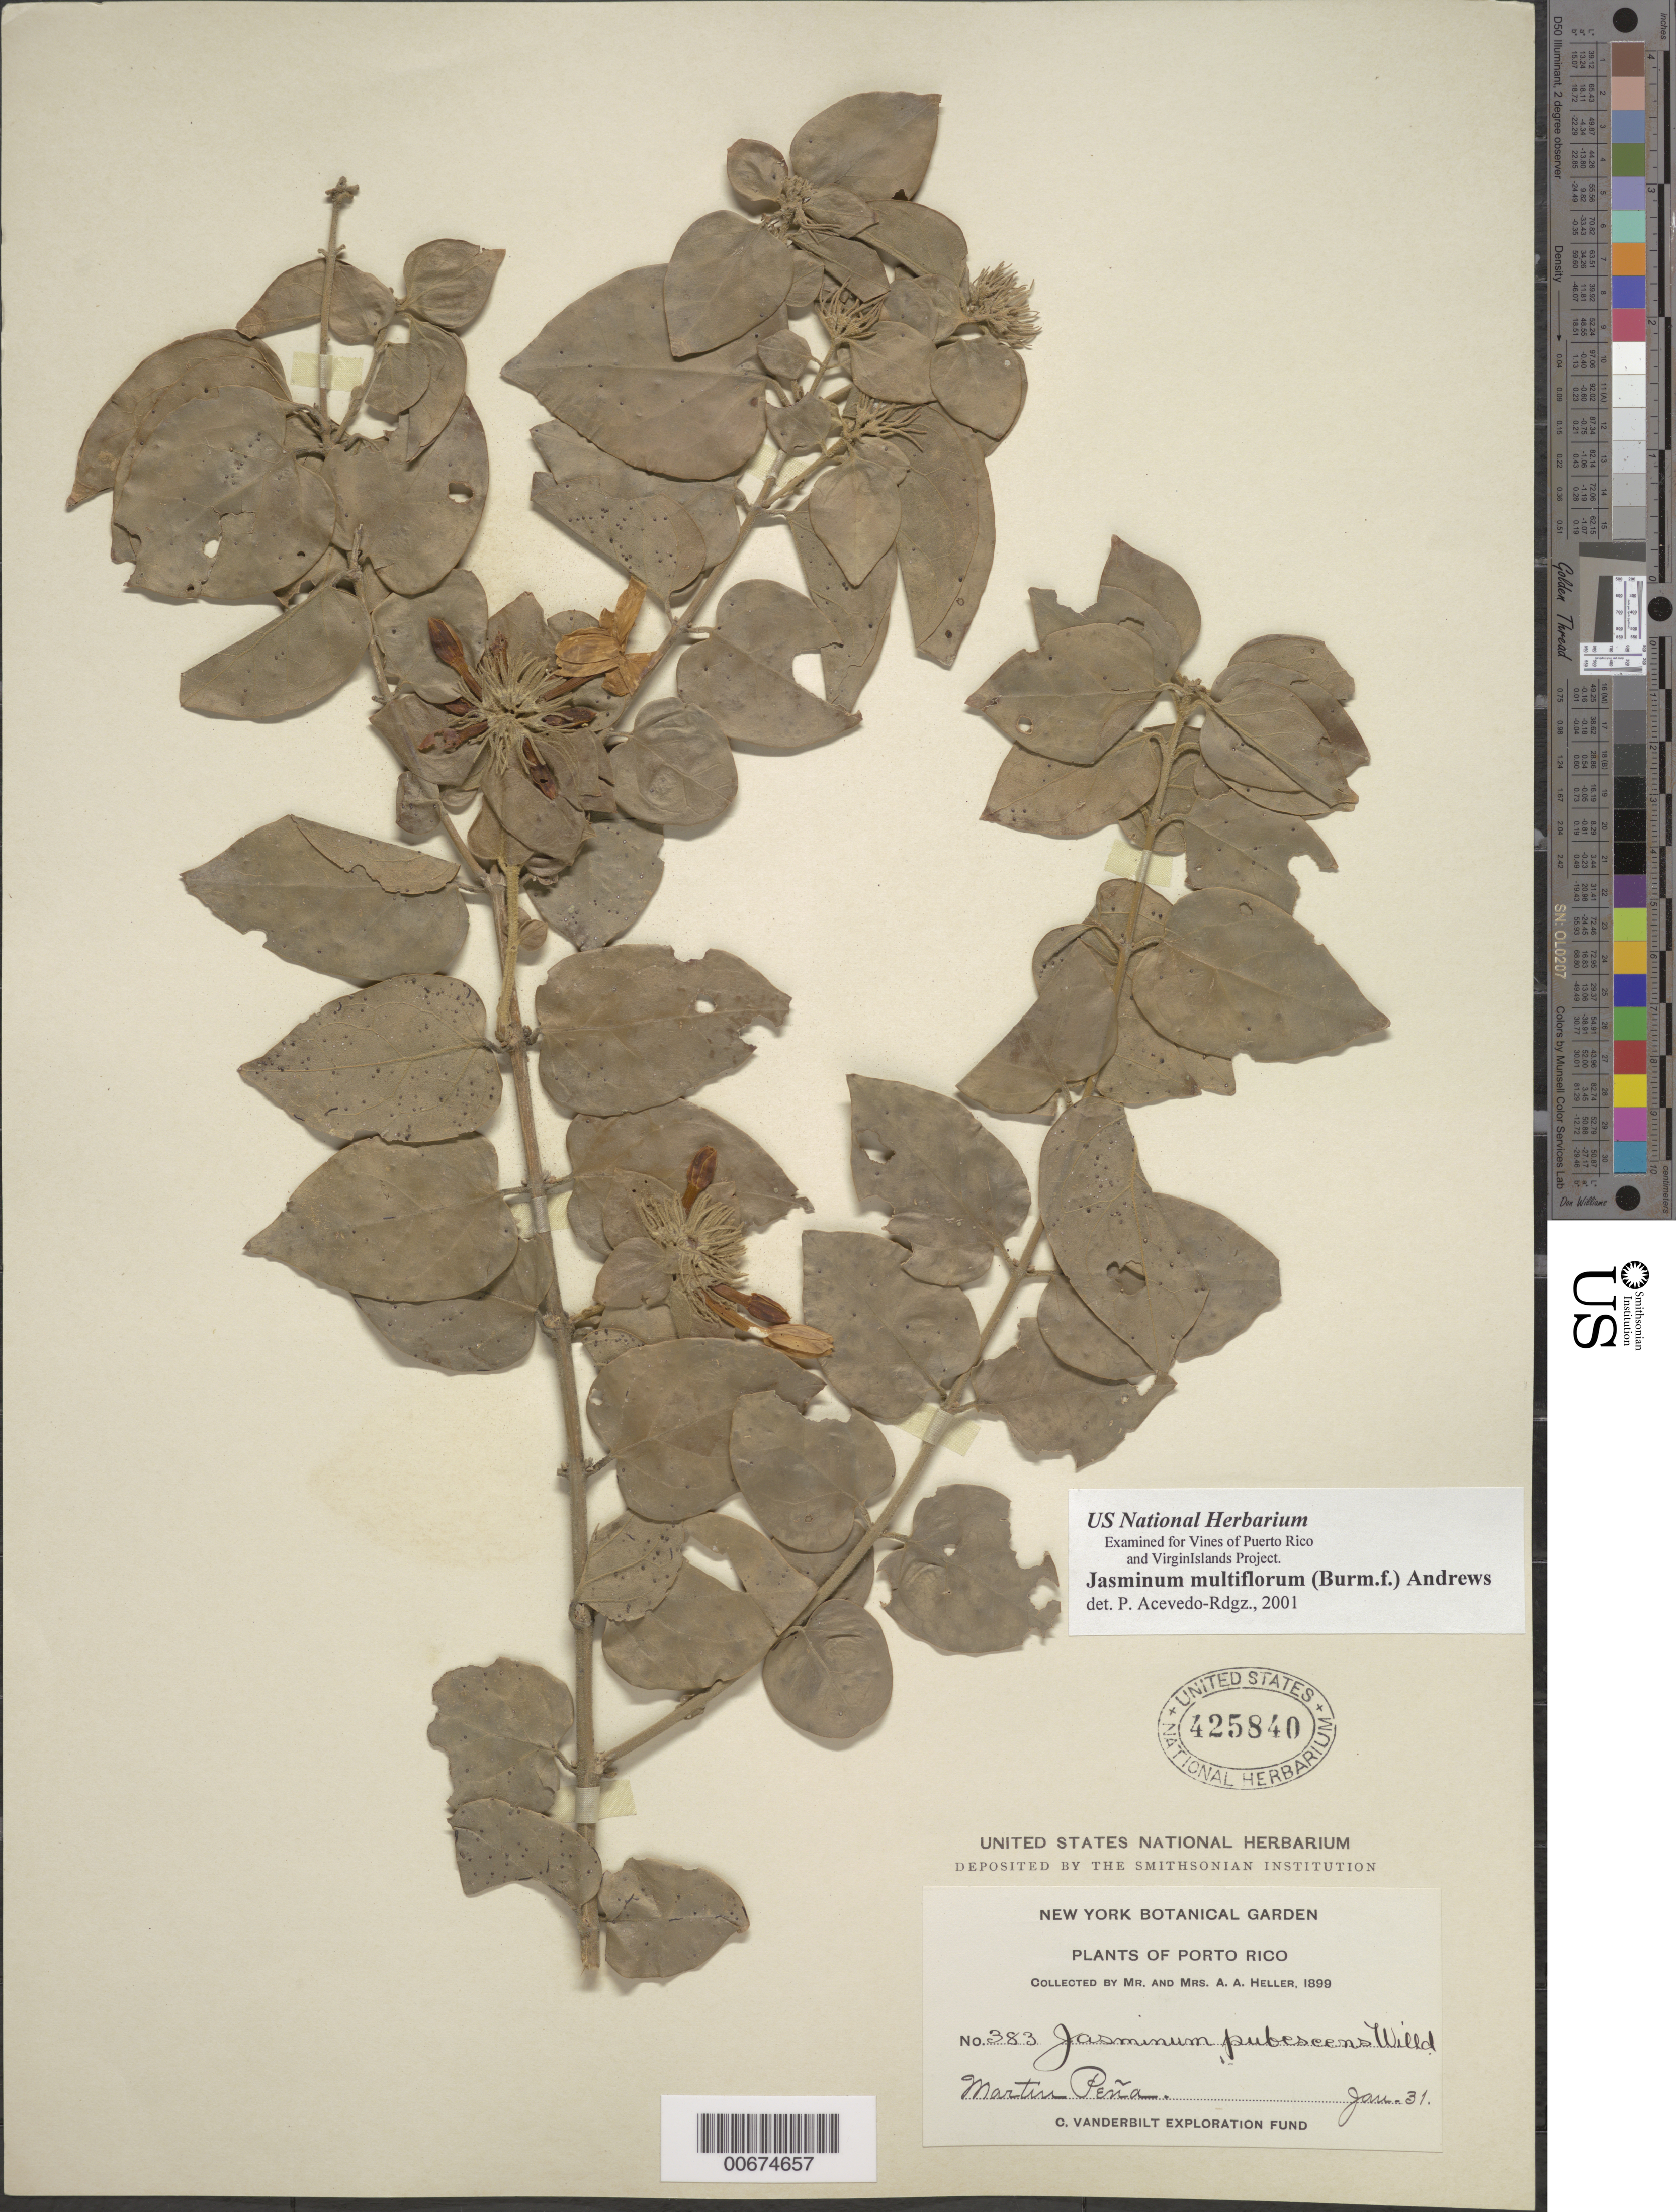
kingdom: Plantae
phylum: Tracheophyta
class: Magnoliopsida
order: Lamiales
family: Oleaceae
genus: Jasminum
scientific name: Jasminum multiflorum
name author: (Burm. f.) Andrews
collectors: A. A. Heller & E. G. Heller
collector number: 383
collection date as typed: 31 Jan 1899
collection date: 1899-01-31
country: Puerto Rico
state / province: San Juan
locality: Martín Peña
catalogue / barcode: US 425840